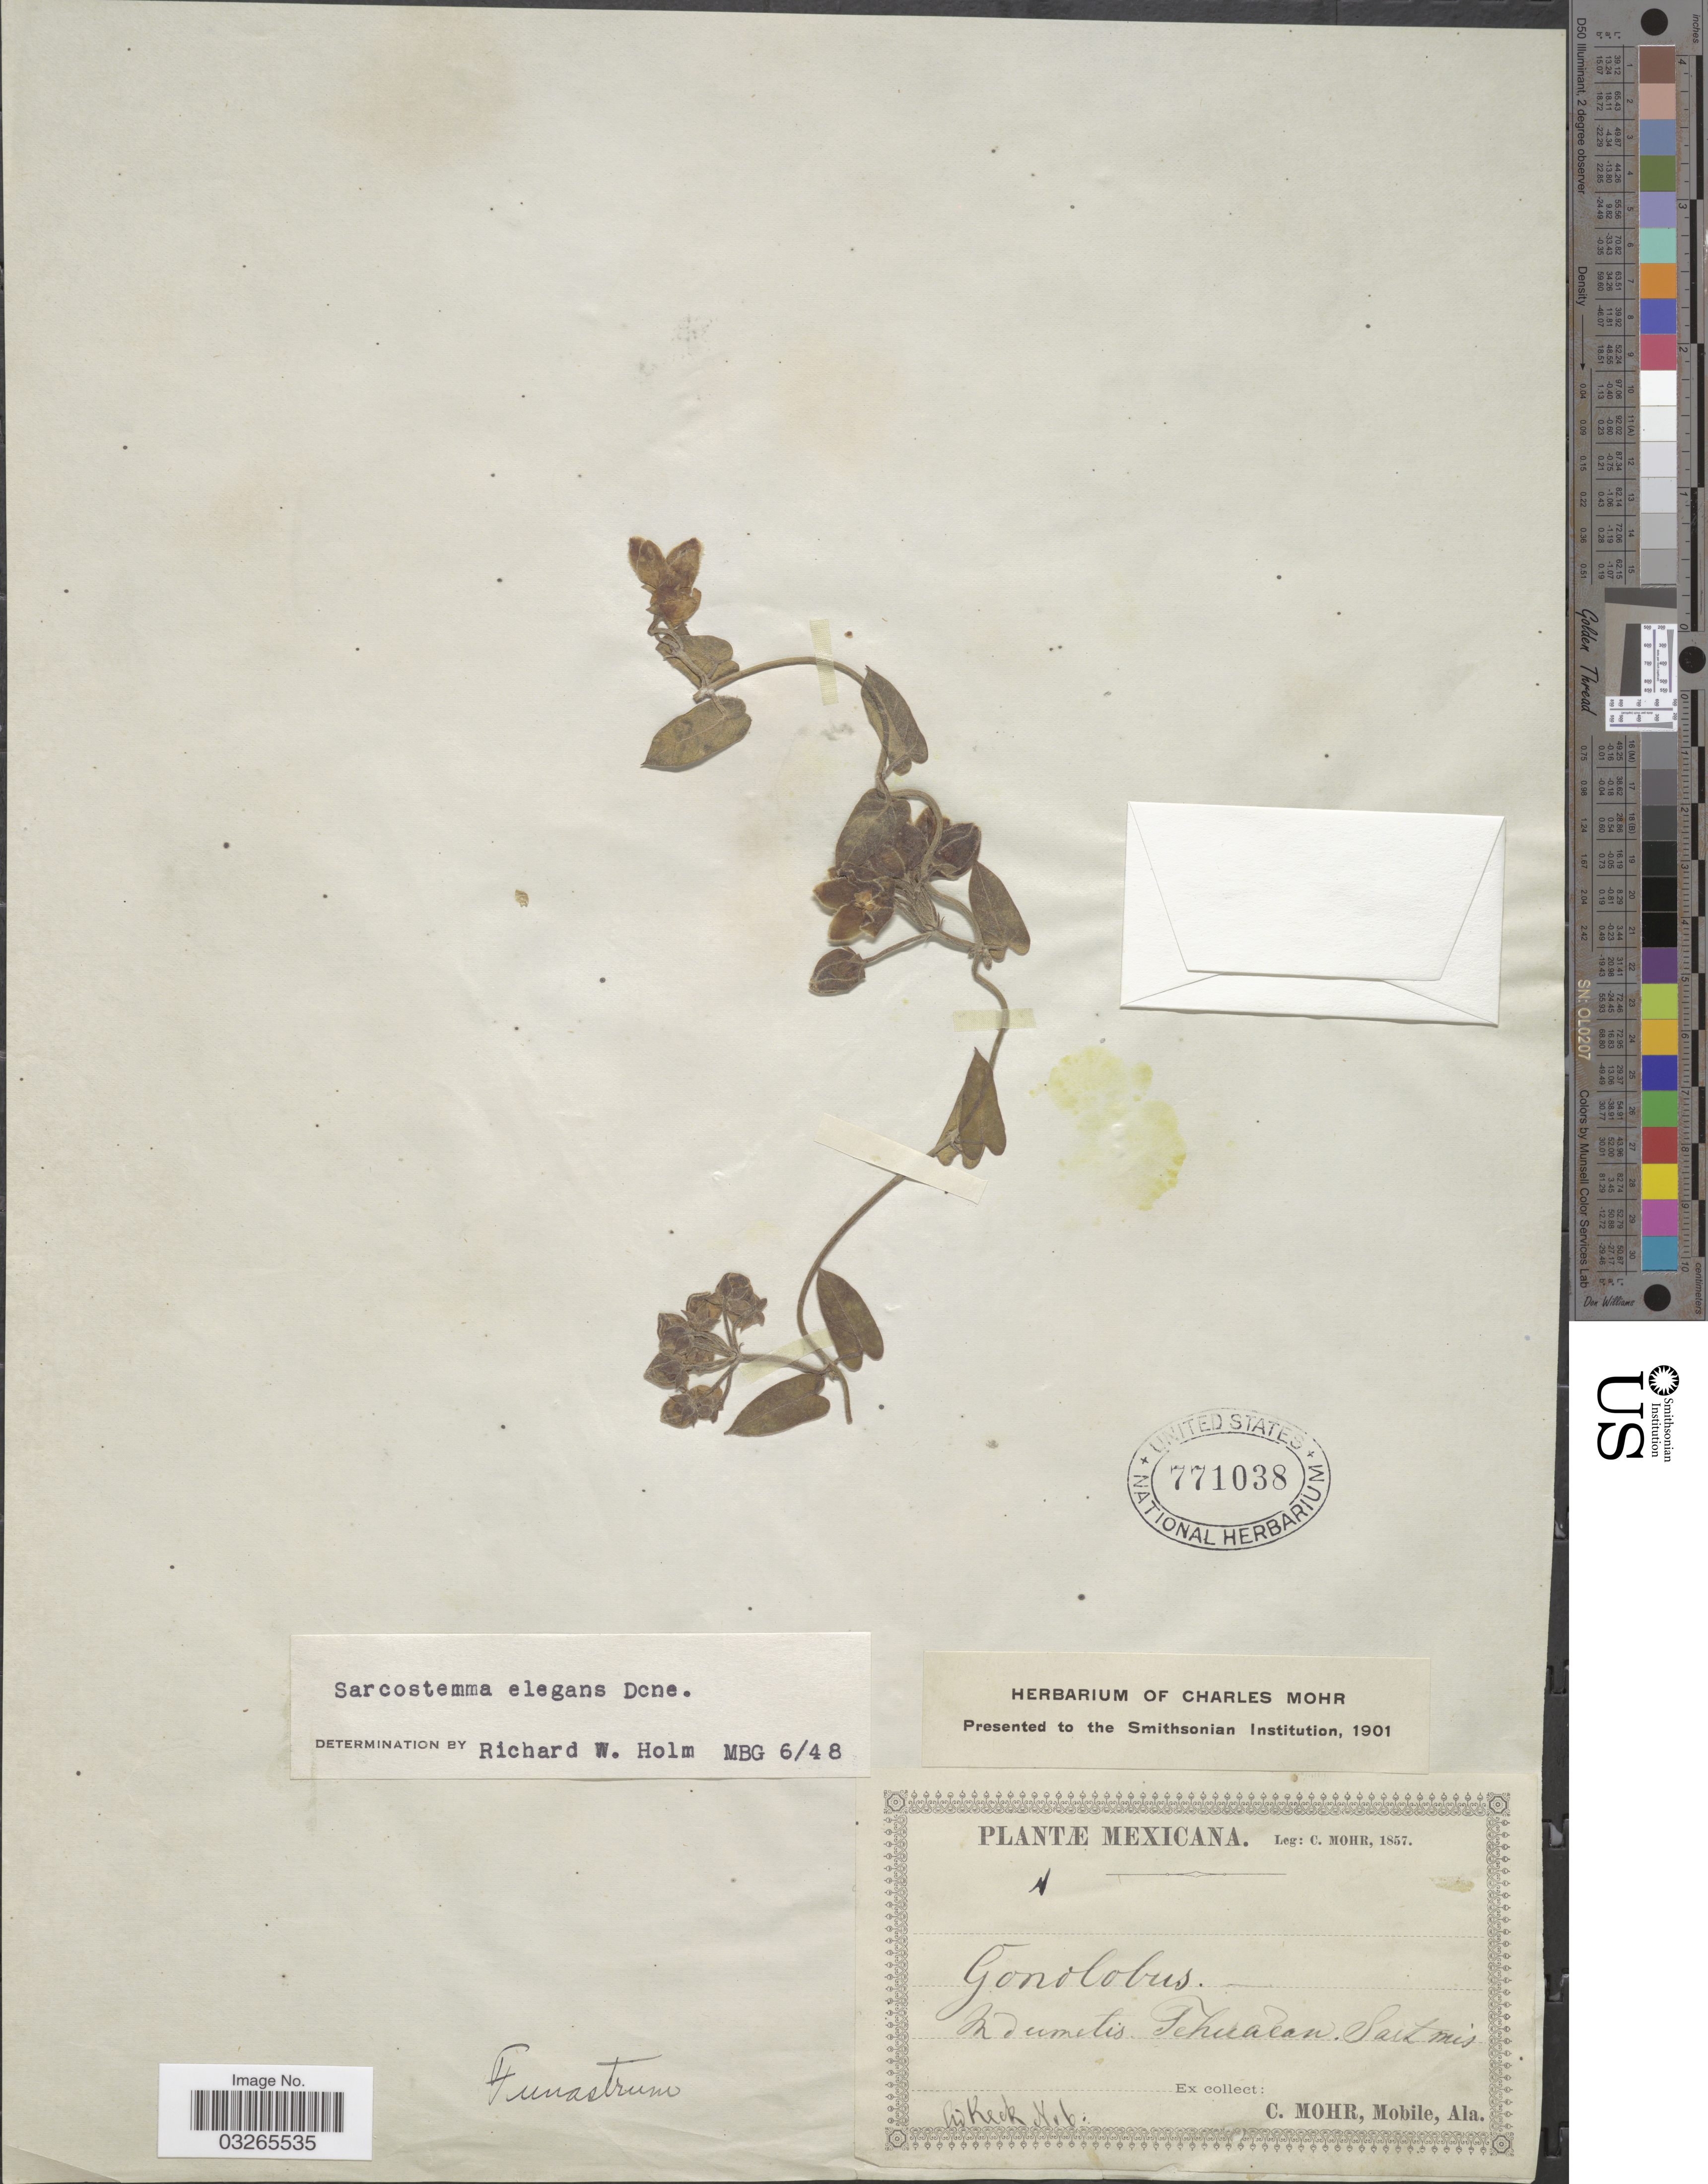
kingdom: Plantae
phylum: Tracheophyta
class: Magnoliopsida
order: Gentianales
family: Apocynaceae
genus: Sarcostemma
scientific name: Sarcostemma elegans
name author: Decne.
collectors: Mohr, C. T. (herbarium)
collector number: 6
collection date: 1857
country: Mexico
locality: In dumetis, Tehuacan, Sartmis [interpreted].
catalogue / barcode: US 771038